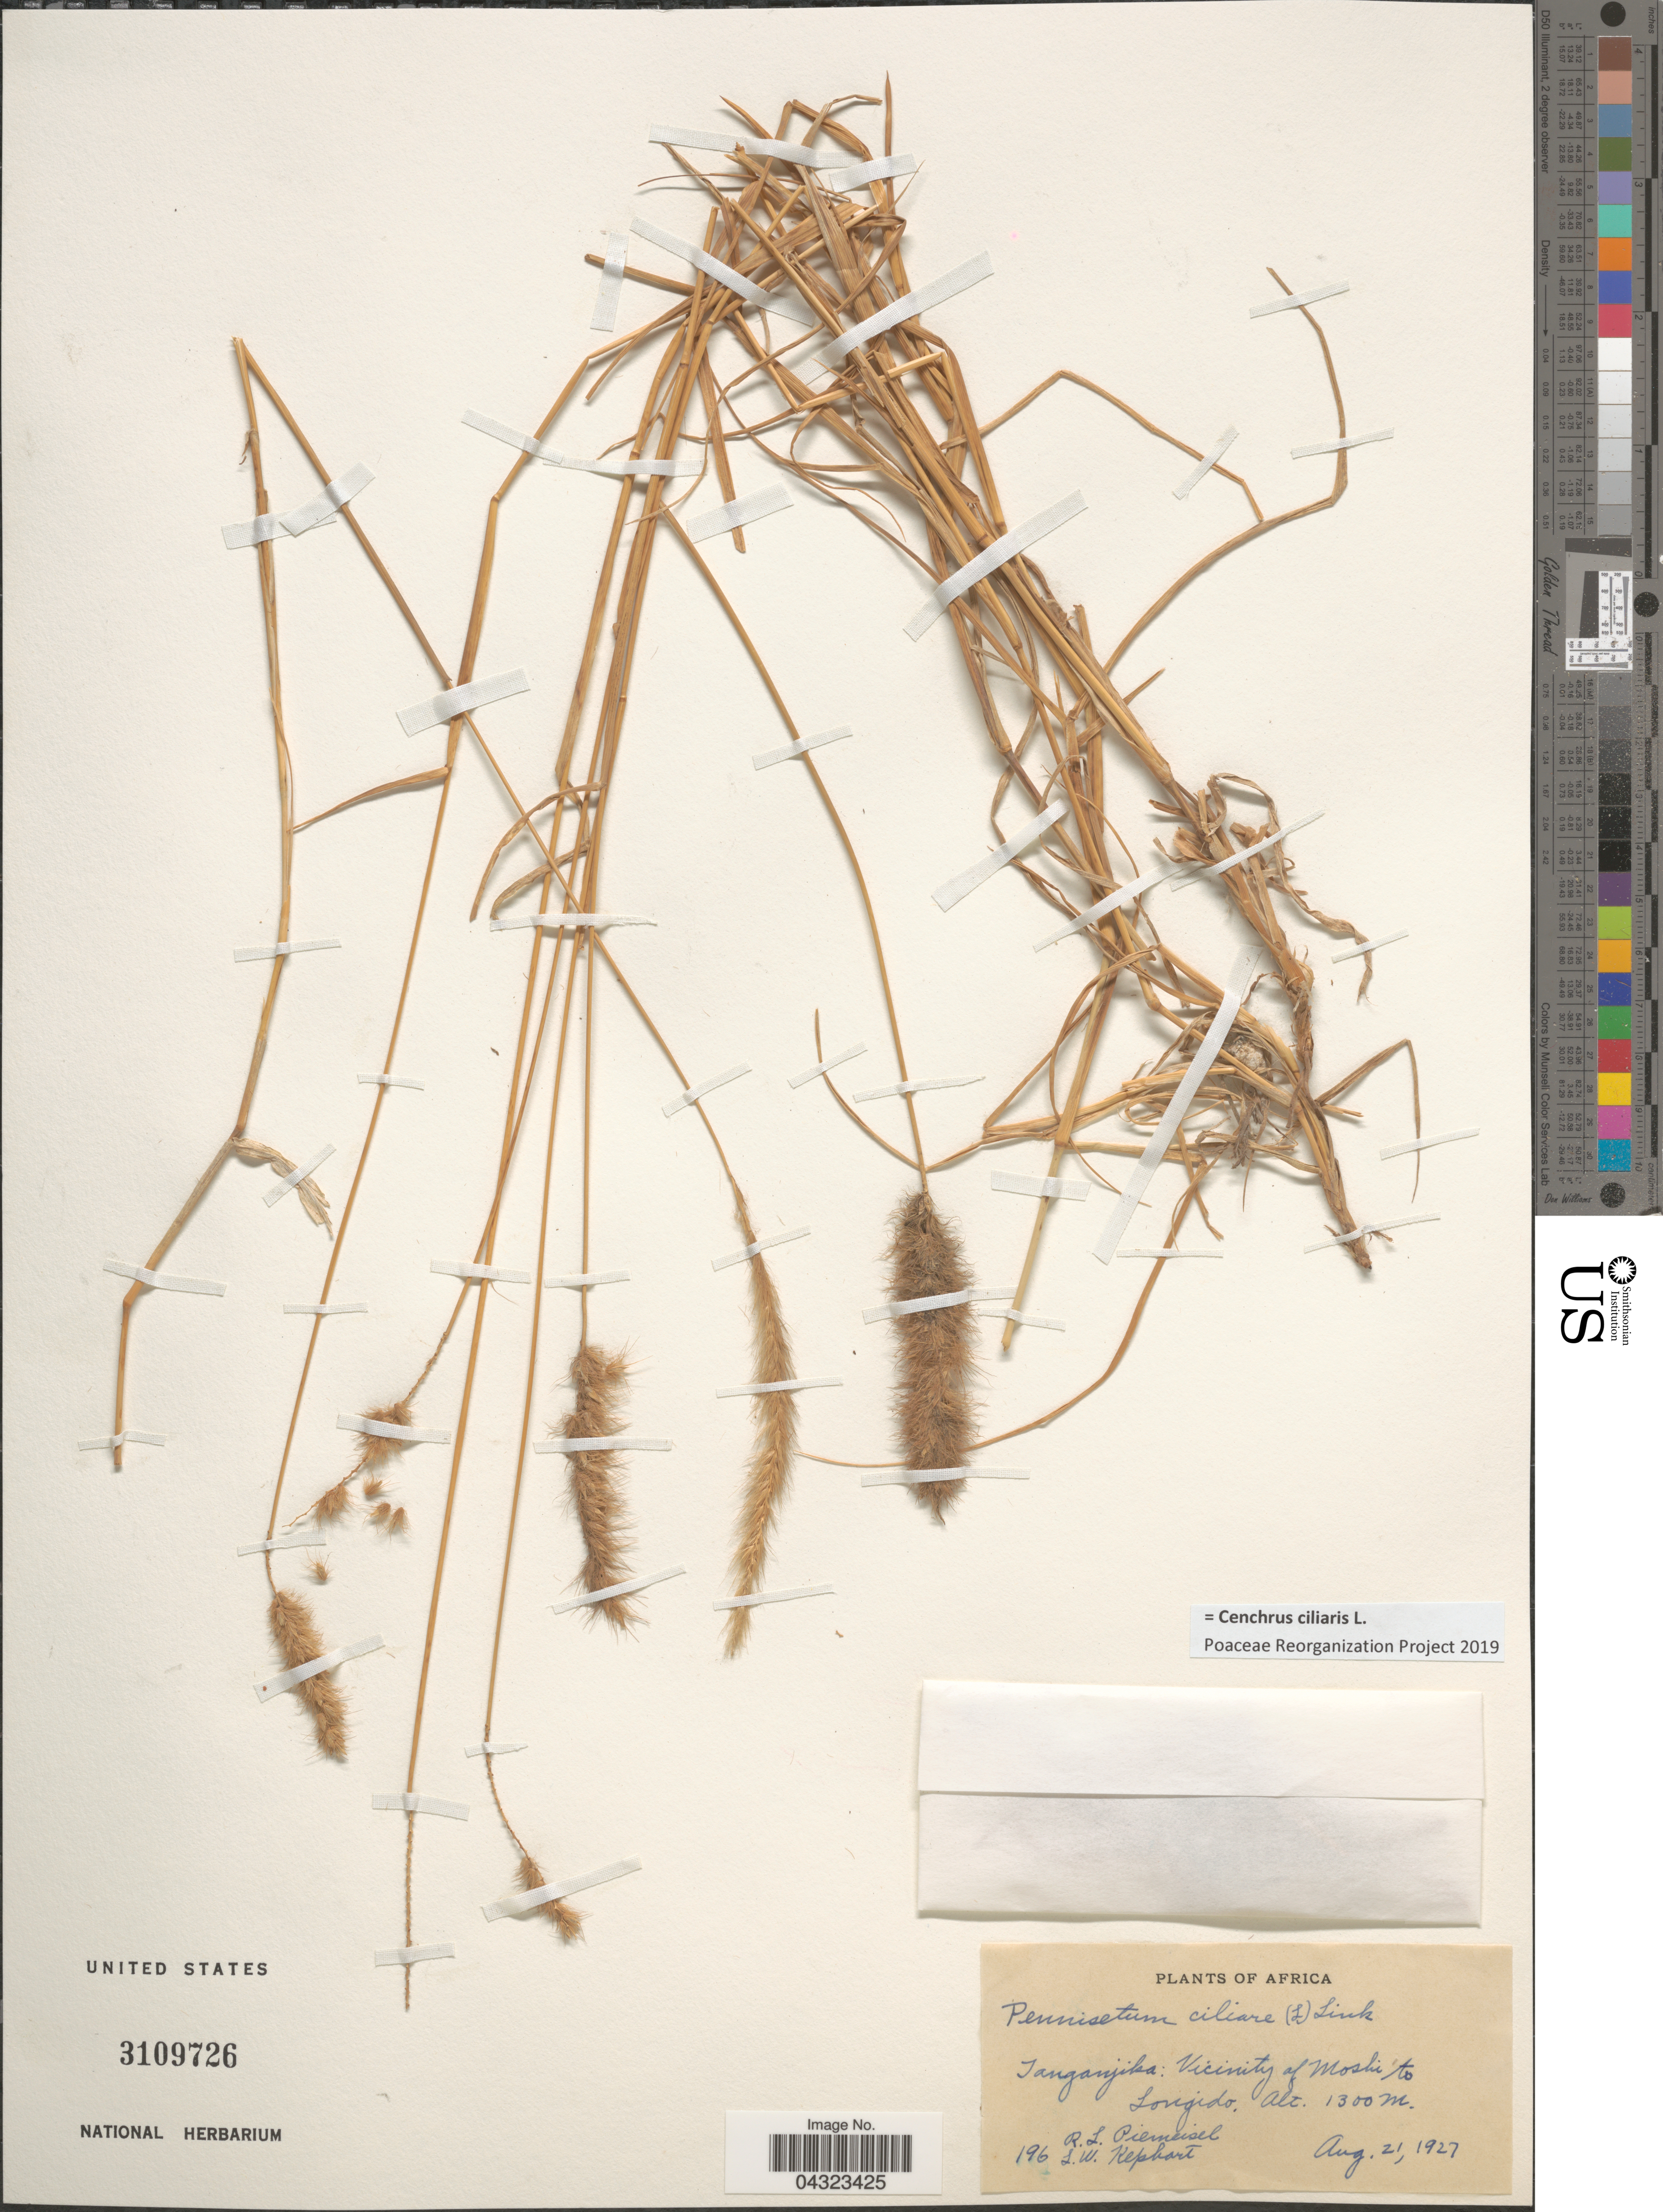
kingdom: Plantae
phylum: Tracheophyta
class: Liliopsida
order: Poales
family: Poaceae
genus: Cenchrus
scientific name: Cenchrus ciliaris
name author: L.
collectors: R. L. Piemeisel & L. W. Kephart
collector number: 196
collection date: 1927-08-21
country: Tanzania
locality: Tanganjika: Vicinity of Moshi to Longido.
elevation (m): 1300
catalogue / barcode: US 3109726